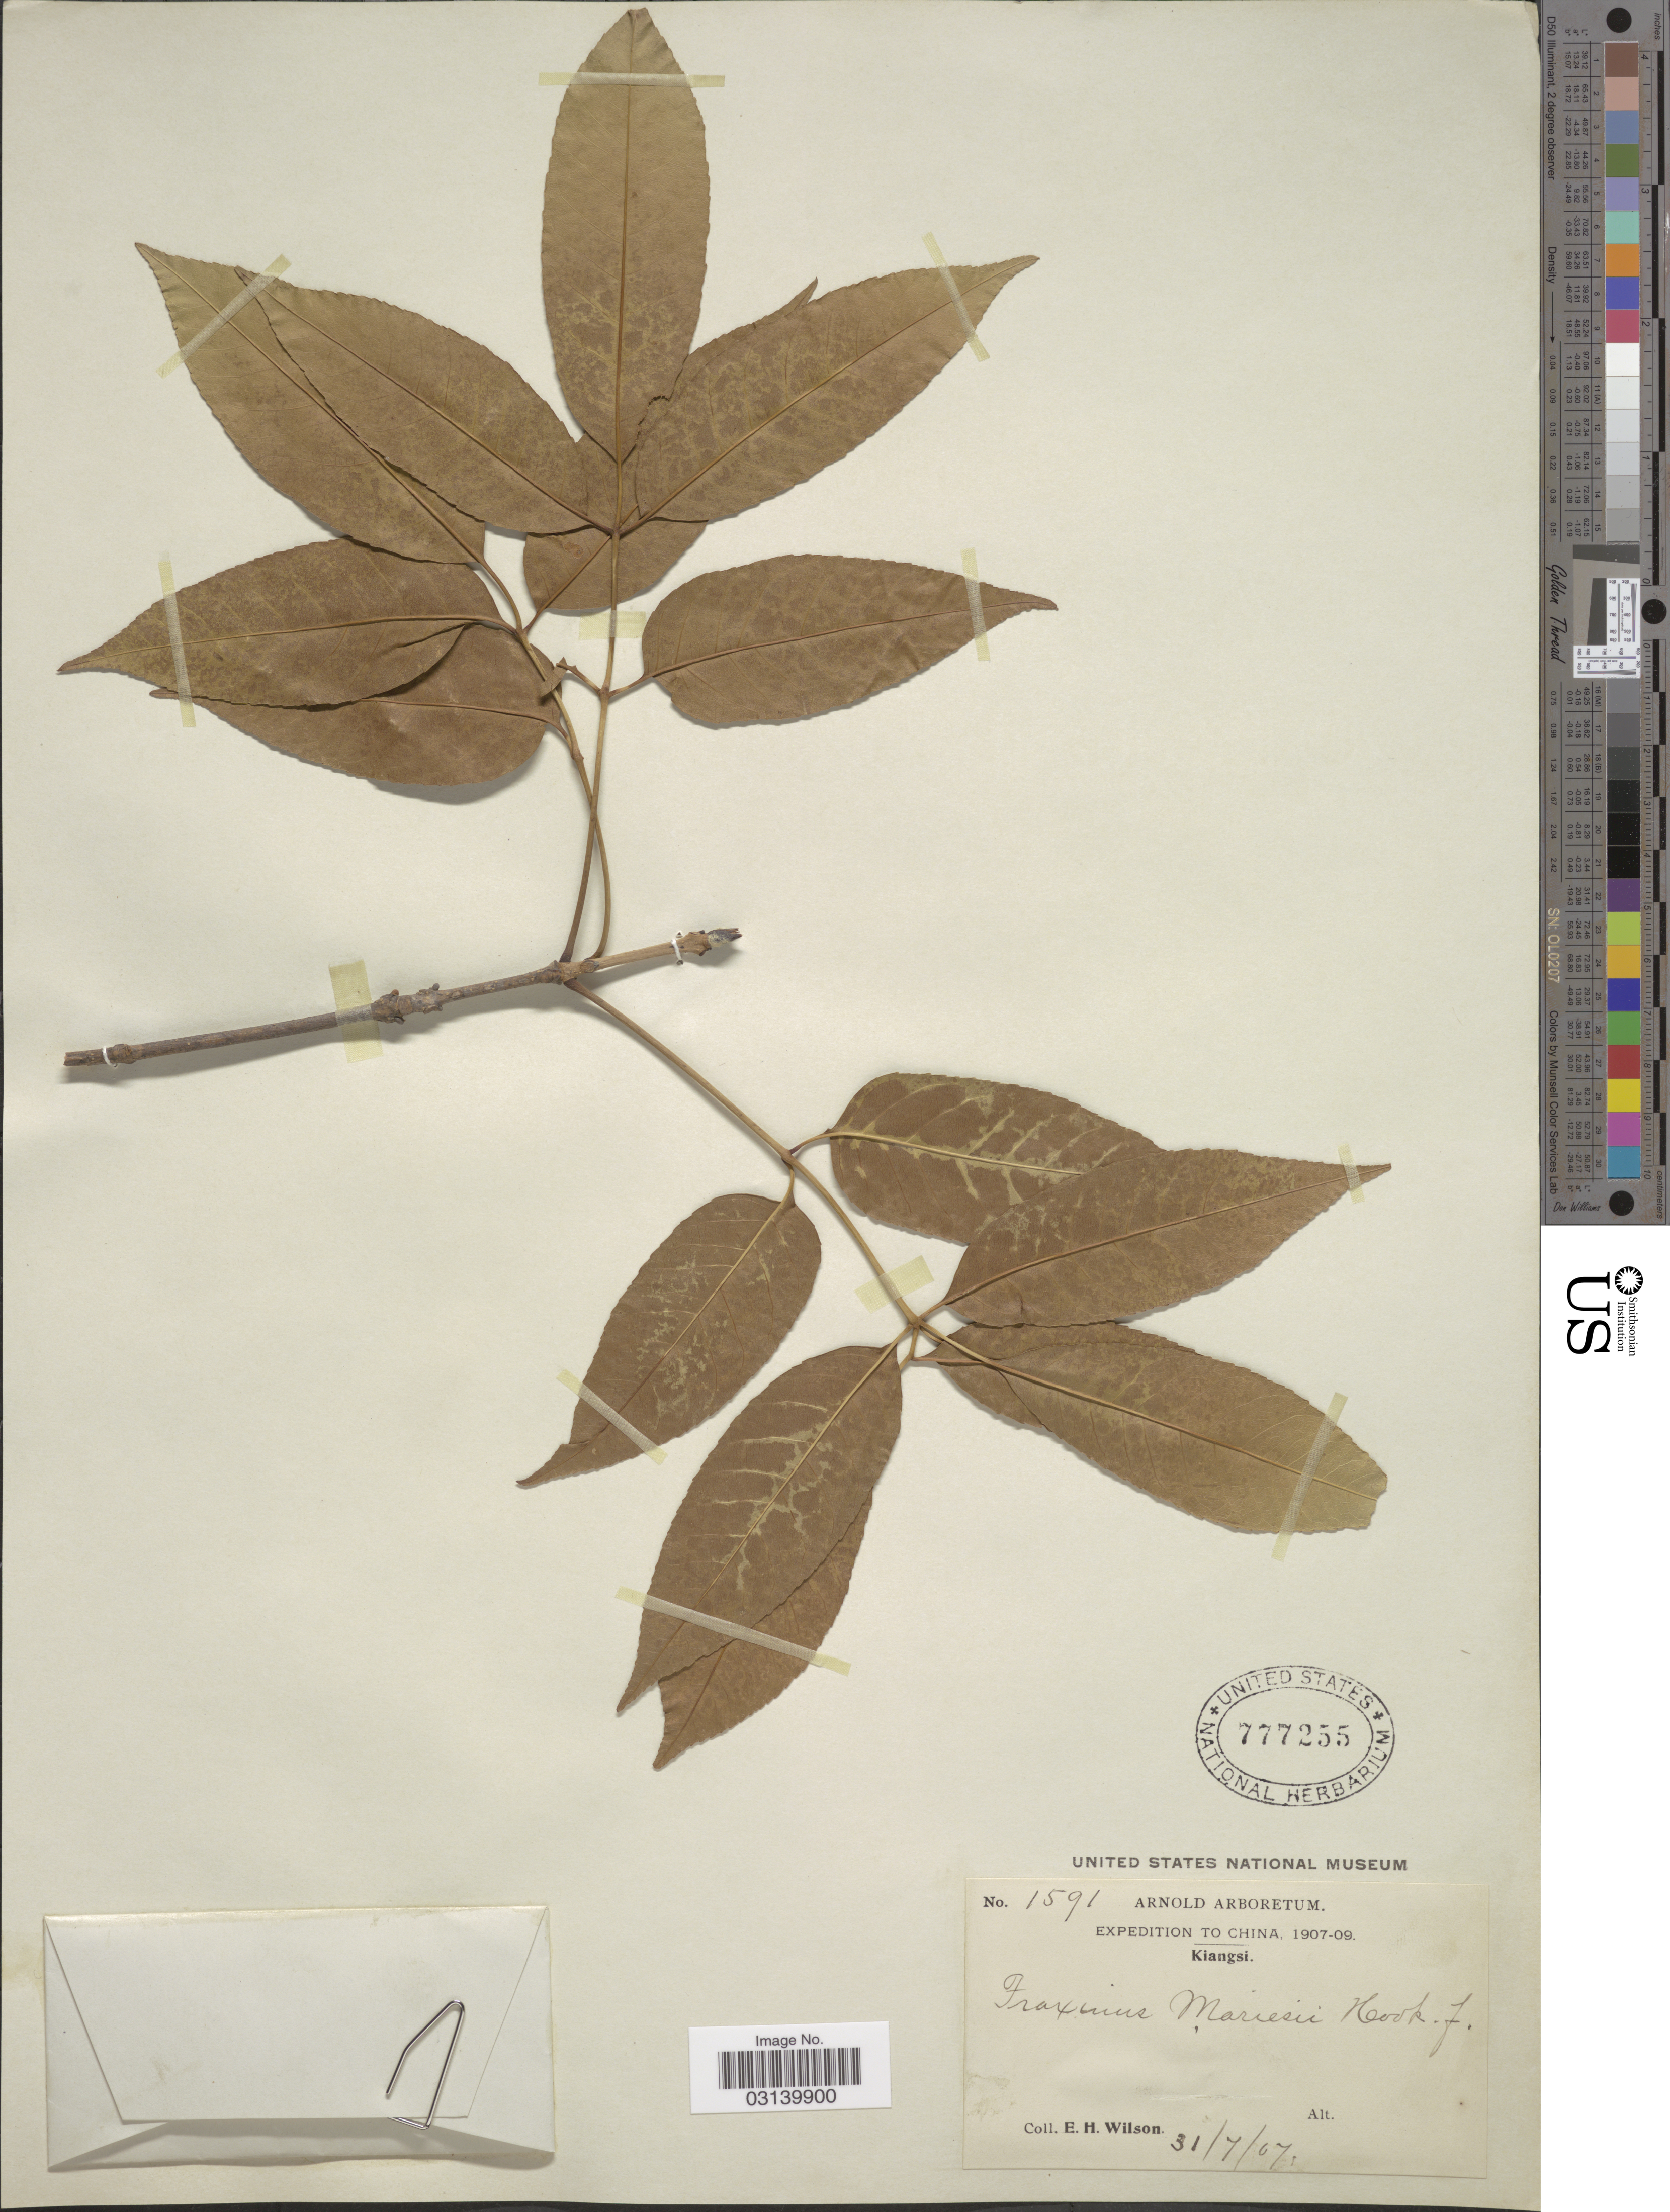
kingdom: Plantae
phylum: Tracheophyta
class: Magnoliopsida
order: Lamiales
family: Oleaceae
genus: Fraxinus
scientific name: Fraxinus mariesii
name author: Hook. f.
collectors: E. Wilson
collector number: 1591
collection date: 1907-07-31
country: China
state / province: Jiangxi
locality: Kiangsi.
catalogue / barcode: US 777255